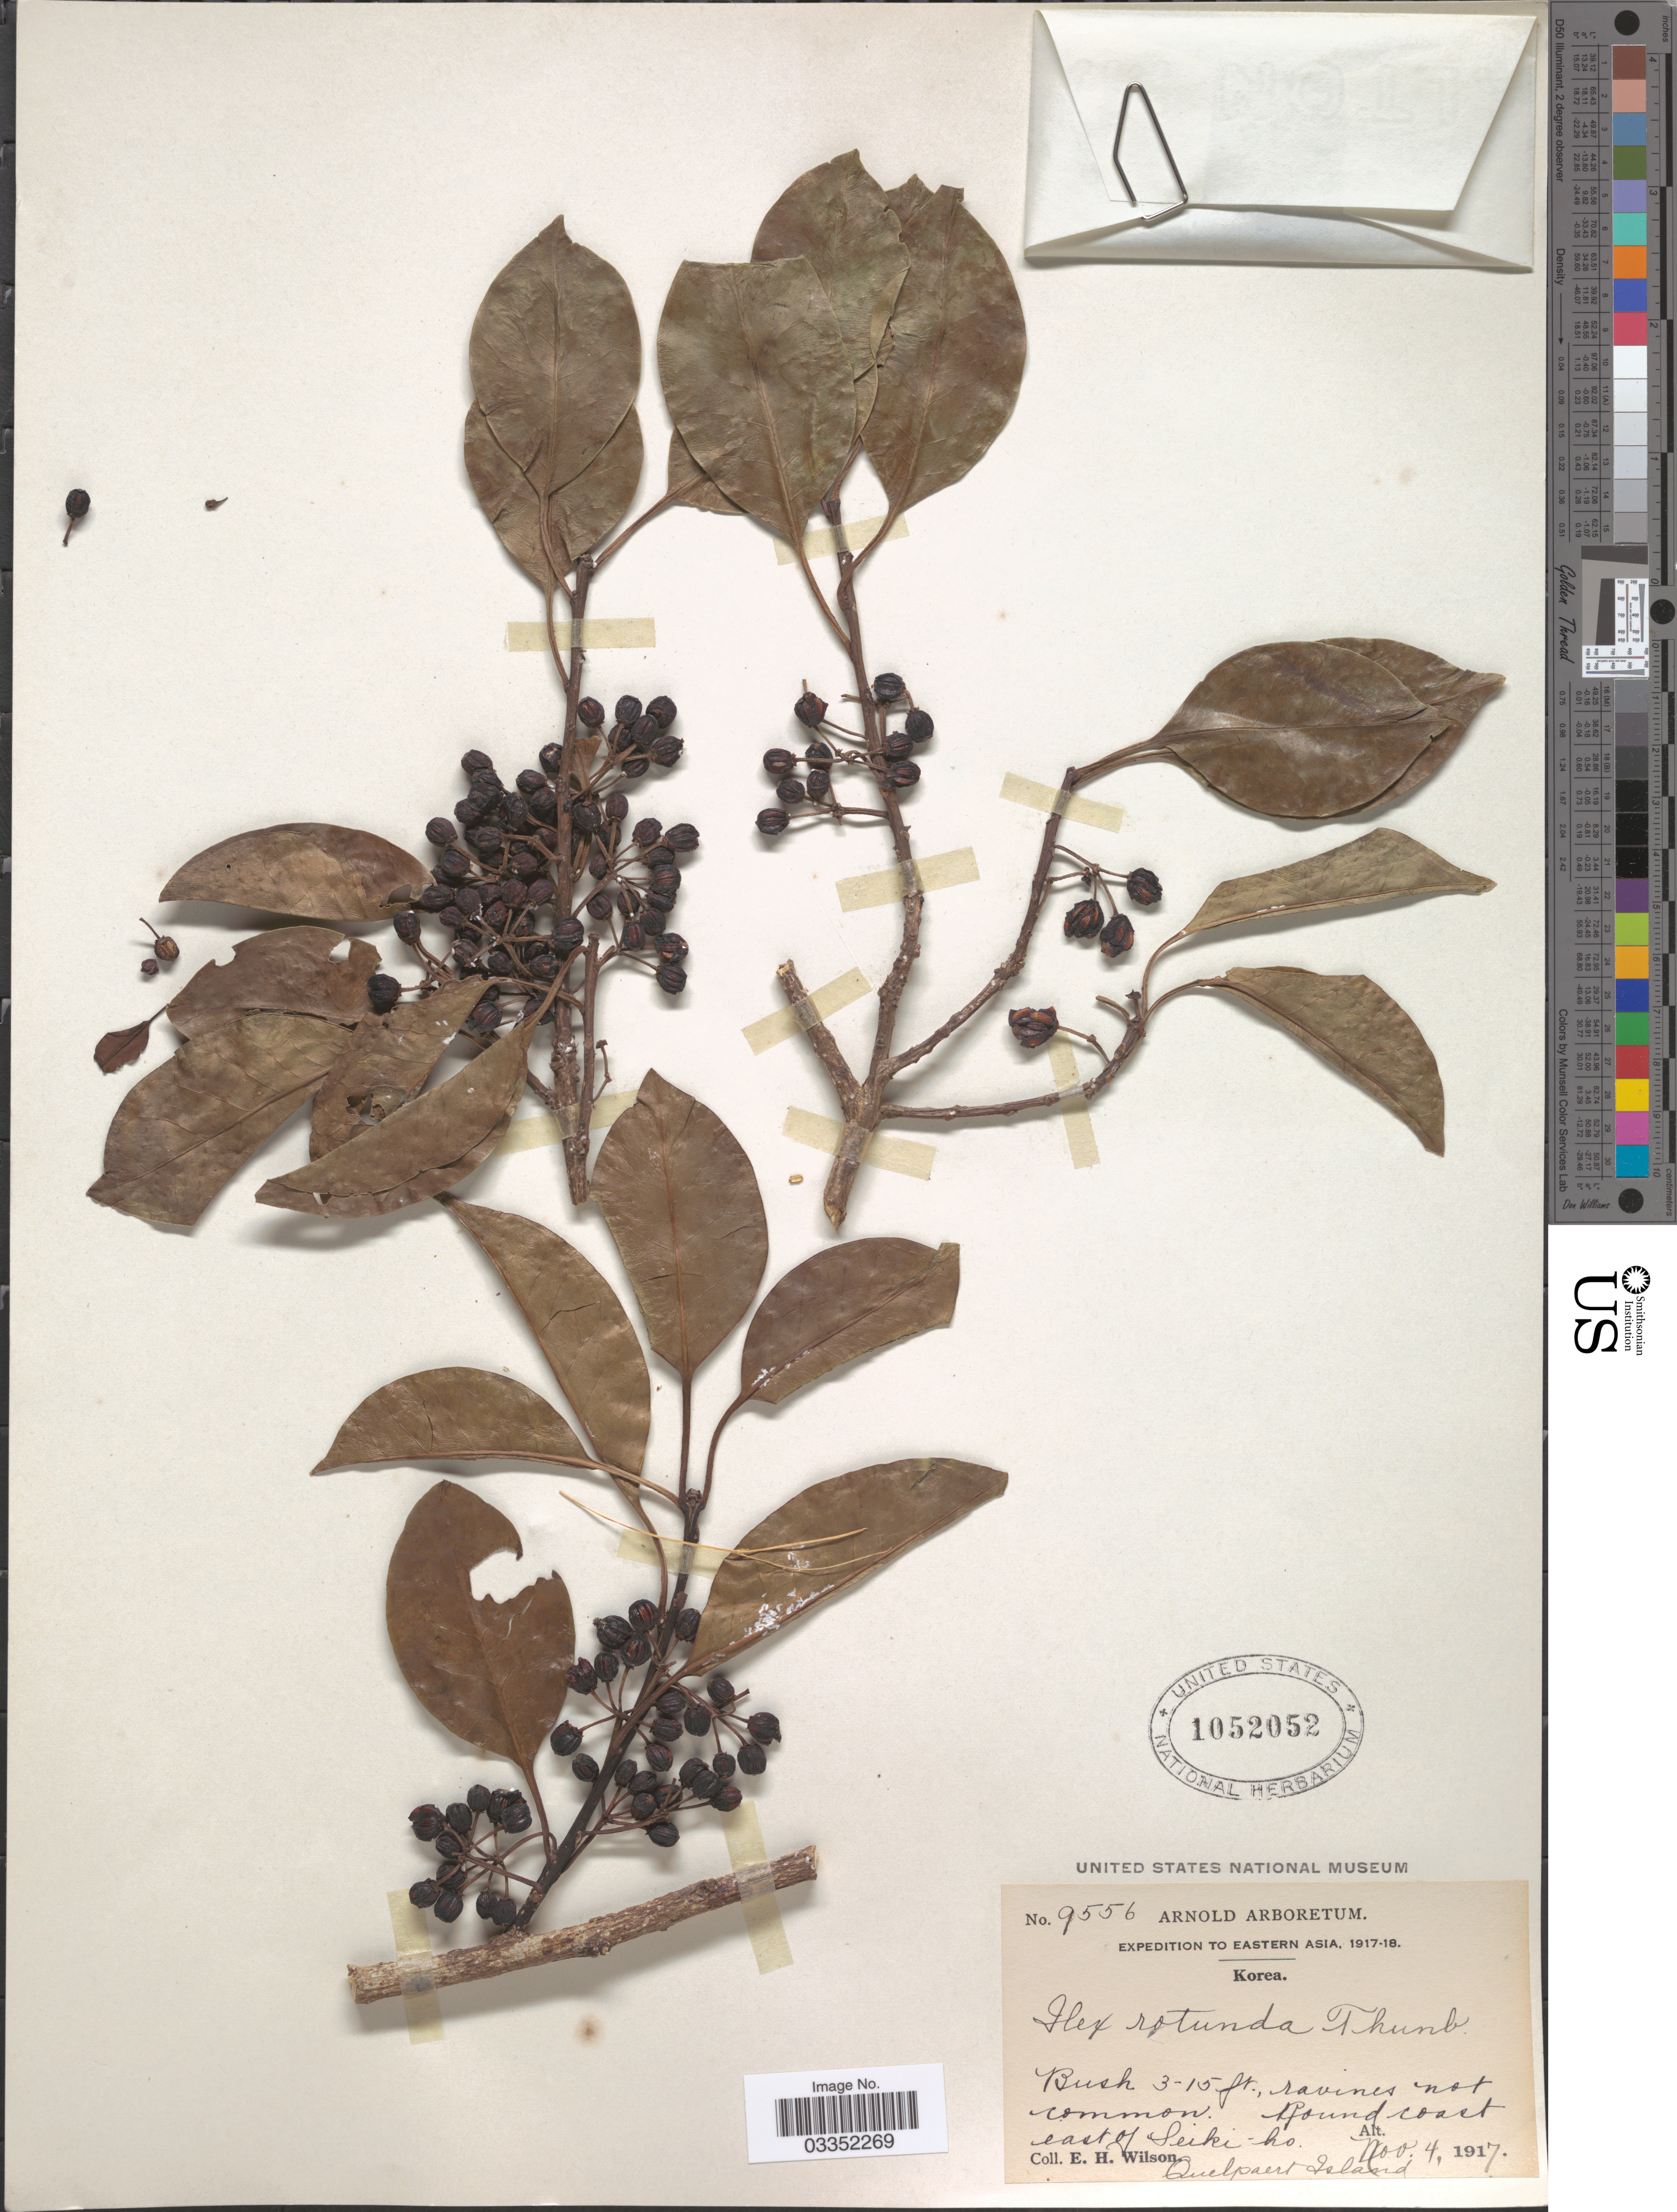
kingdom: Plantae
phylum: Tracheophyta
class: Magnoliopsida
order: Aquifoliales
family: Aquifoliaceae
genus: Ilex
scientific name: Ilex rotunda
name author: Thunb.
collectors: E. Wilson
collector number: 9556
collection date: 1917-11-04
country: South Korea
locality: Eastern Asia, east of Seiki-ho, Quelpaert Island.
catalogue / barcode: US 1052052